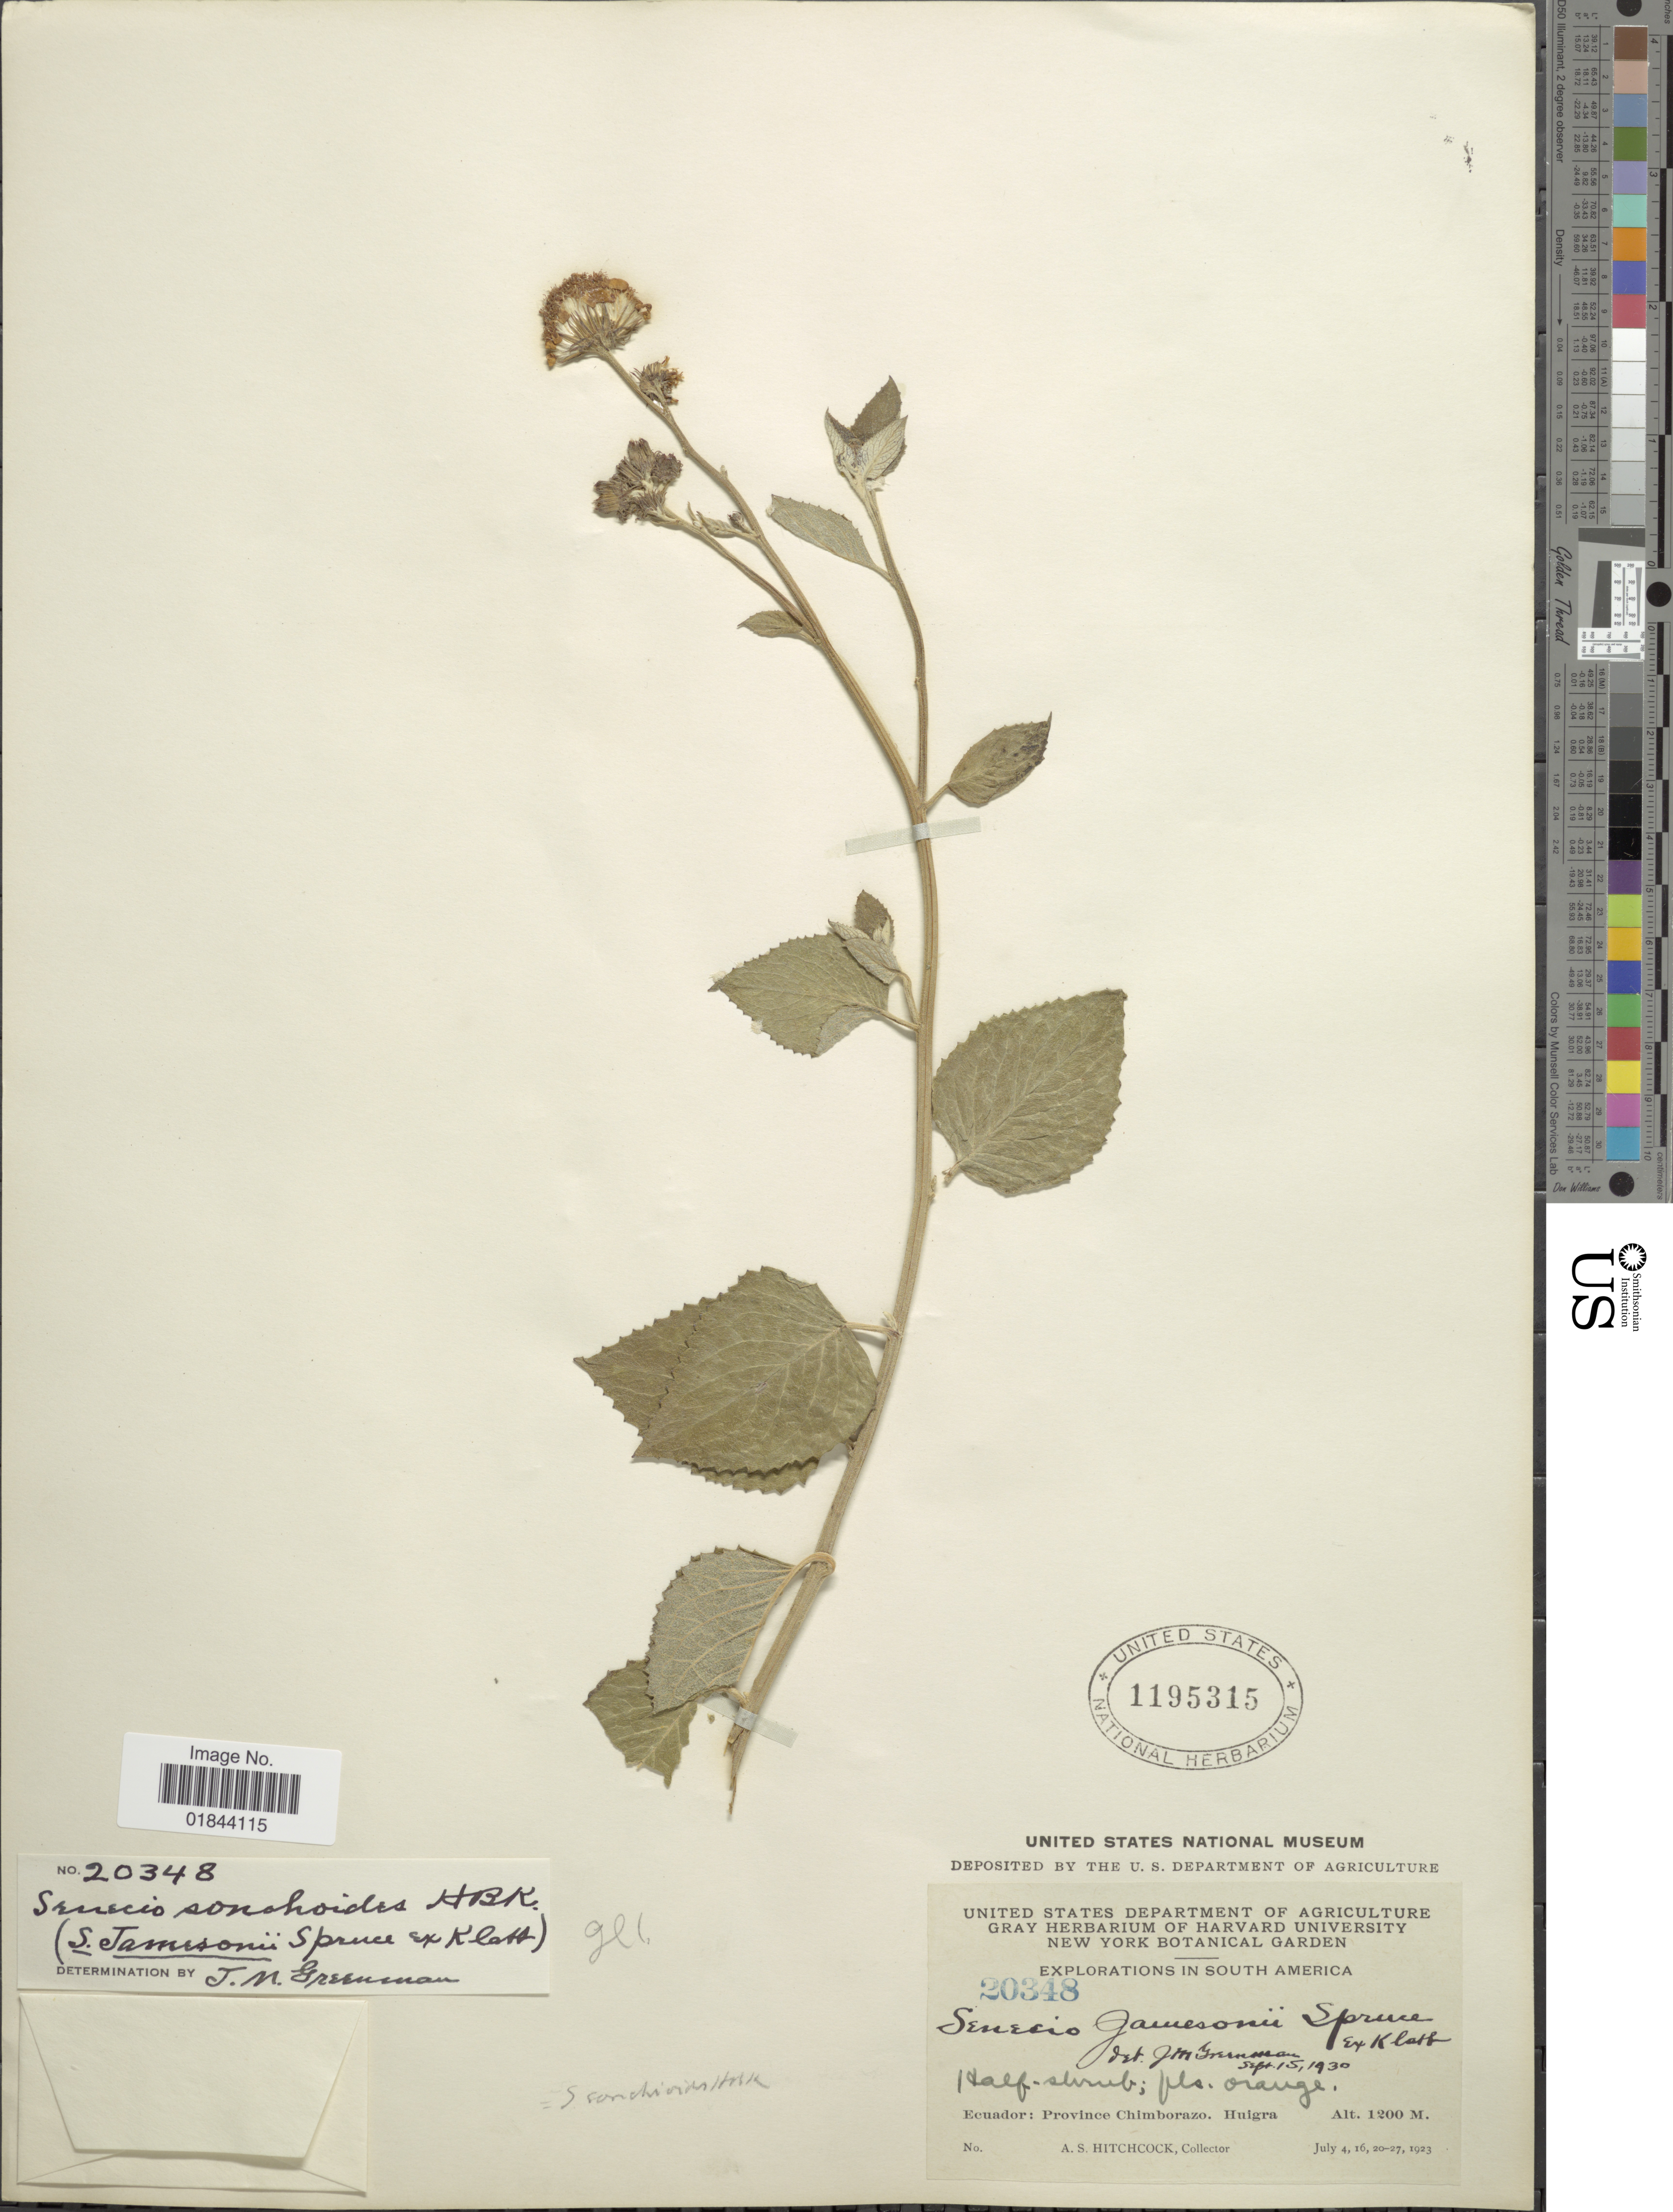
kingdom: Plantae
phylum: Tracheophyta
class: Magnoliopsida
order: Asterales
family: Asteraceae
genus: Pseudogynoxys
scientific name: Pseudogynoxys sonchoides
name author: (Kunth) Cuatrec.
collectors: A. S. Hitchcock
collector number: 20348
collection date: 1923-07-04/1923-07-27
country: Ecuador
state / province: Chimborazo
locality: Huigra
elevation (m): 1200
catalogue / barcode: US 1195315